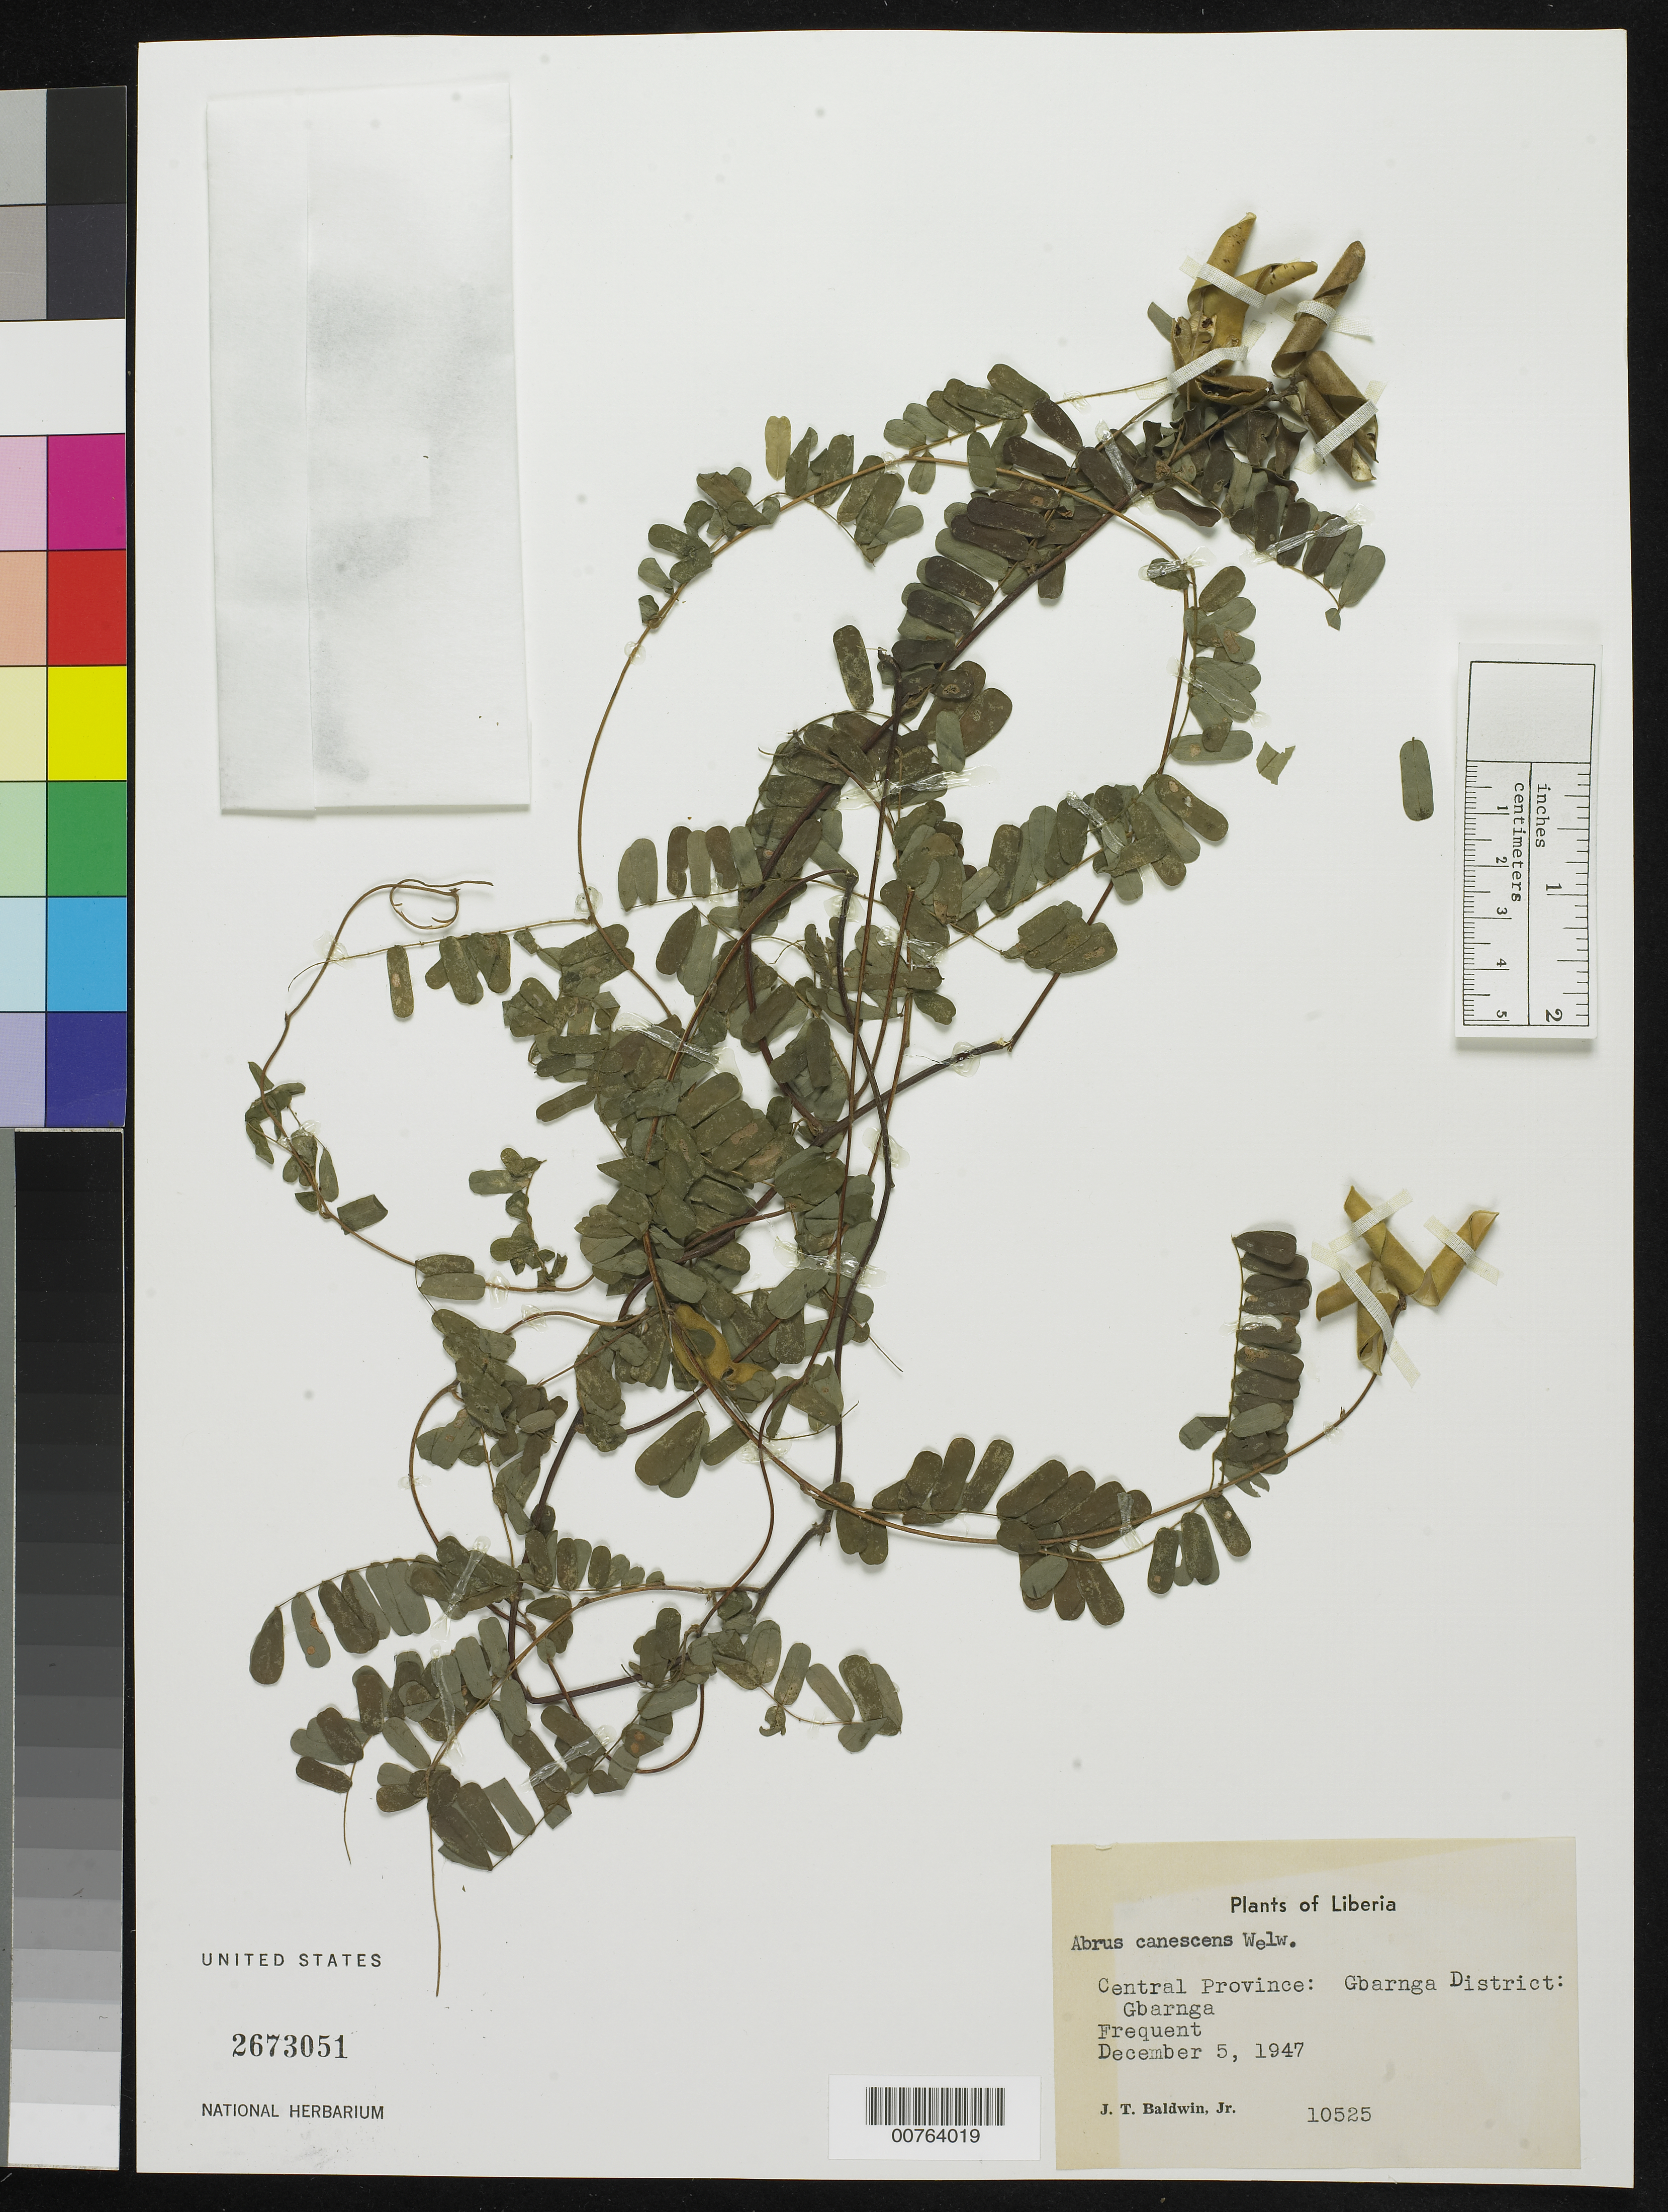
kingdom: Plantae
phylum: Tracheophyta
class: Magnoliopsida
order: Fabales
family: Fabaceae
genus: Abrus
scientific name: Abrus canescens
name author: Welw.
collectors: J. T. Baldwin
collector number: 10525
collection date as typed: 5 Dec 1947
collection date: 1947-12-05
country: Liberia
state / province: Bong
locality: Central Province: Gbarnga District, Gbarnga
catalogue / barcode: US 2673051